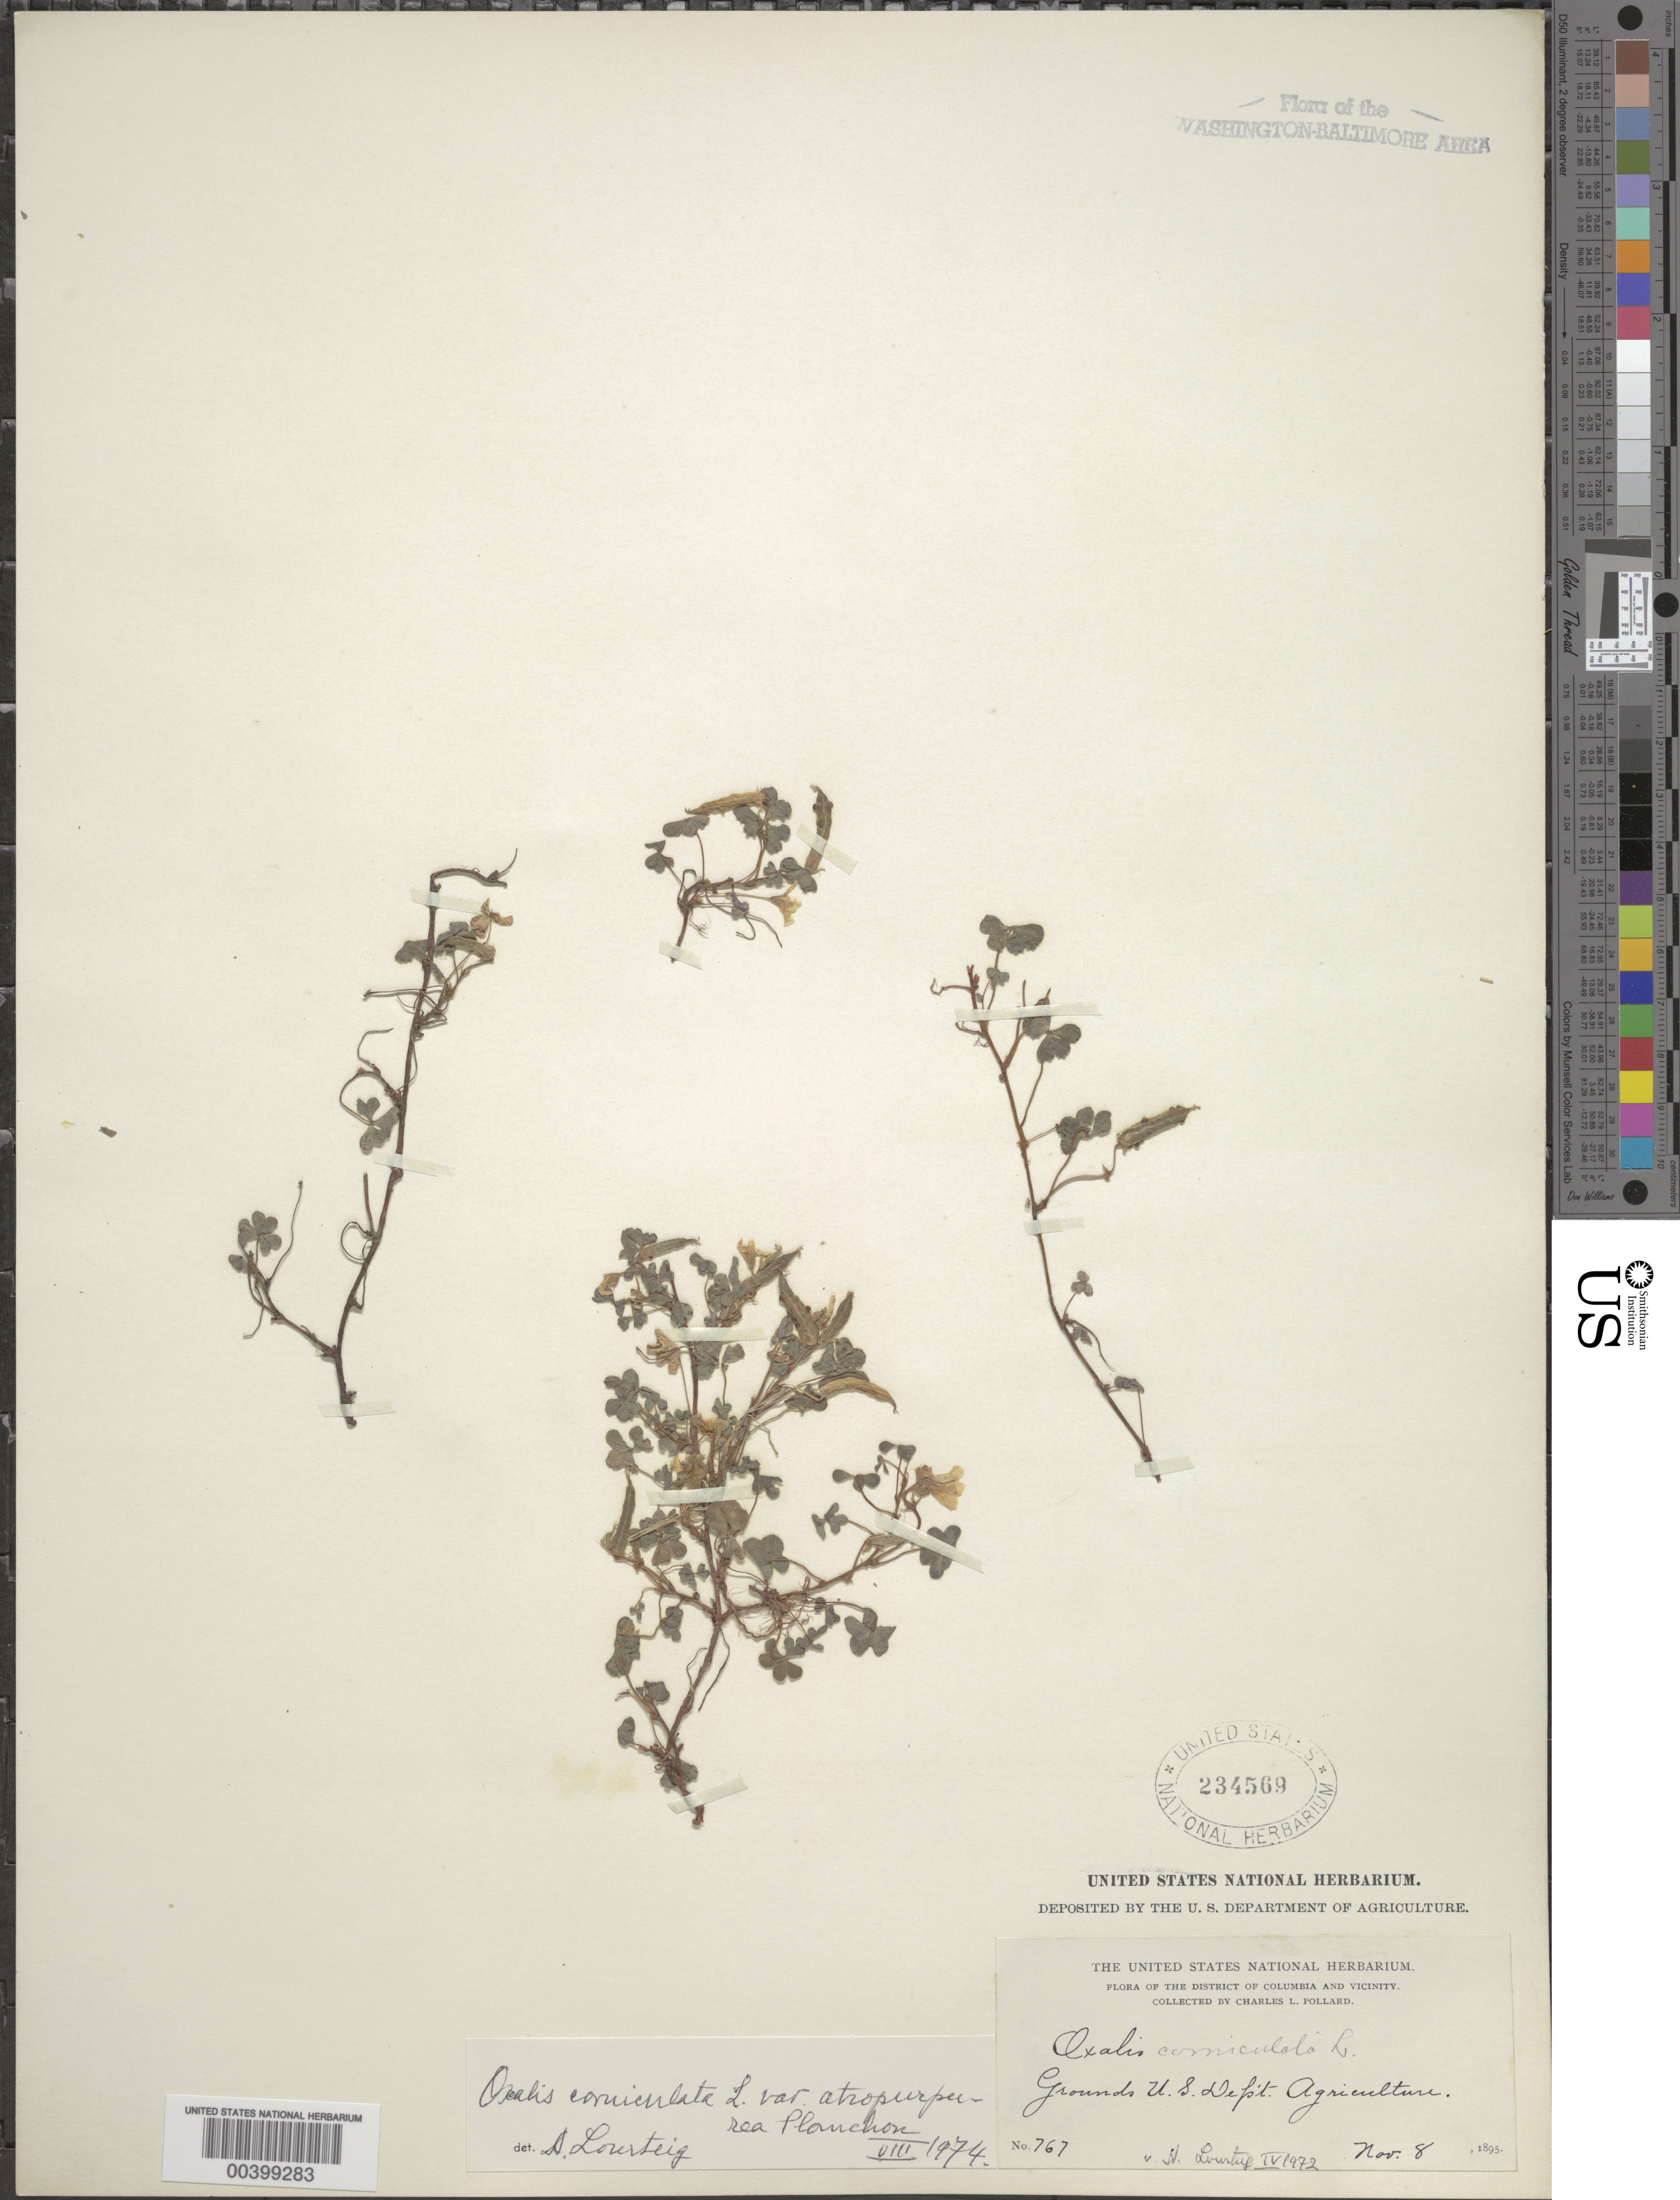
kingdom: Plantae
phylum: Tracheophyta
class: Magnoliopsida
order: Oxalidales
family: Oxalidaceae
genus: Oxalis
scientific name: Oxalis corniculata var. atropurpurea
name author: Planch.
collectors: C. L. Pollard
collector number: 767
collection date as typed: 08 Nov 1895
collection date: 1895-11-08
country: United States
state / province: District of Columbia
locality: U.S.D.A.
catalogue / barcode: US 234569